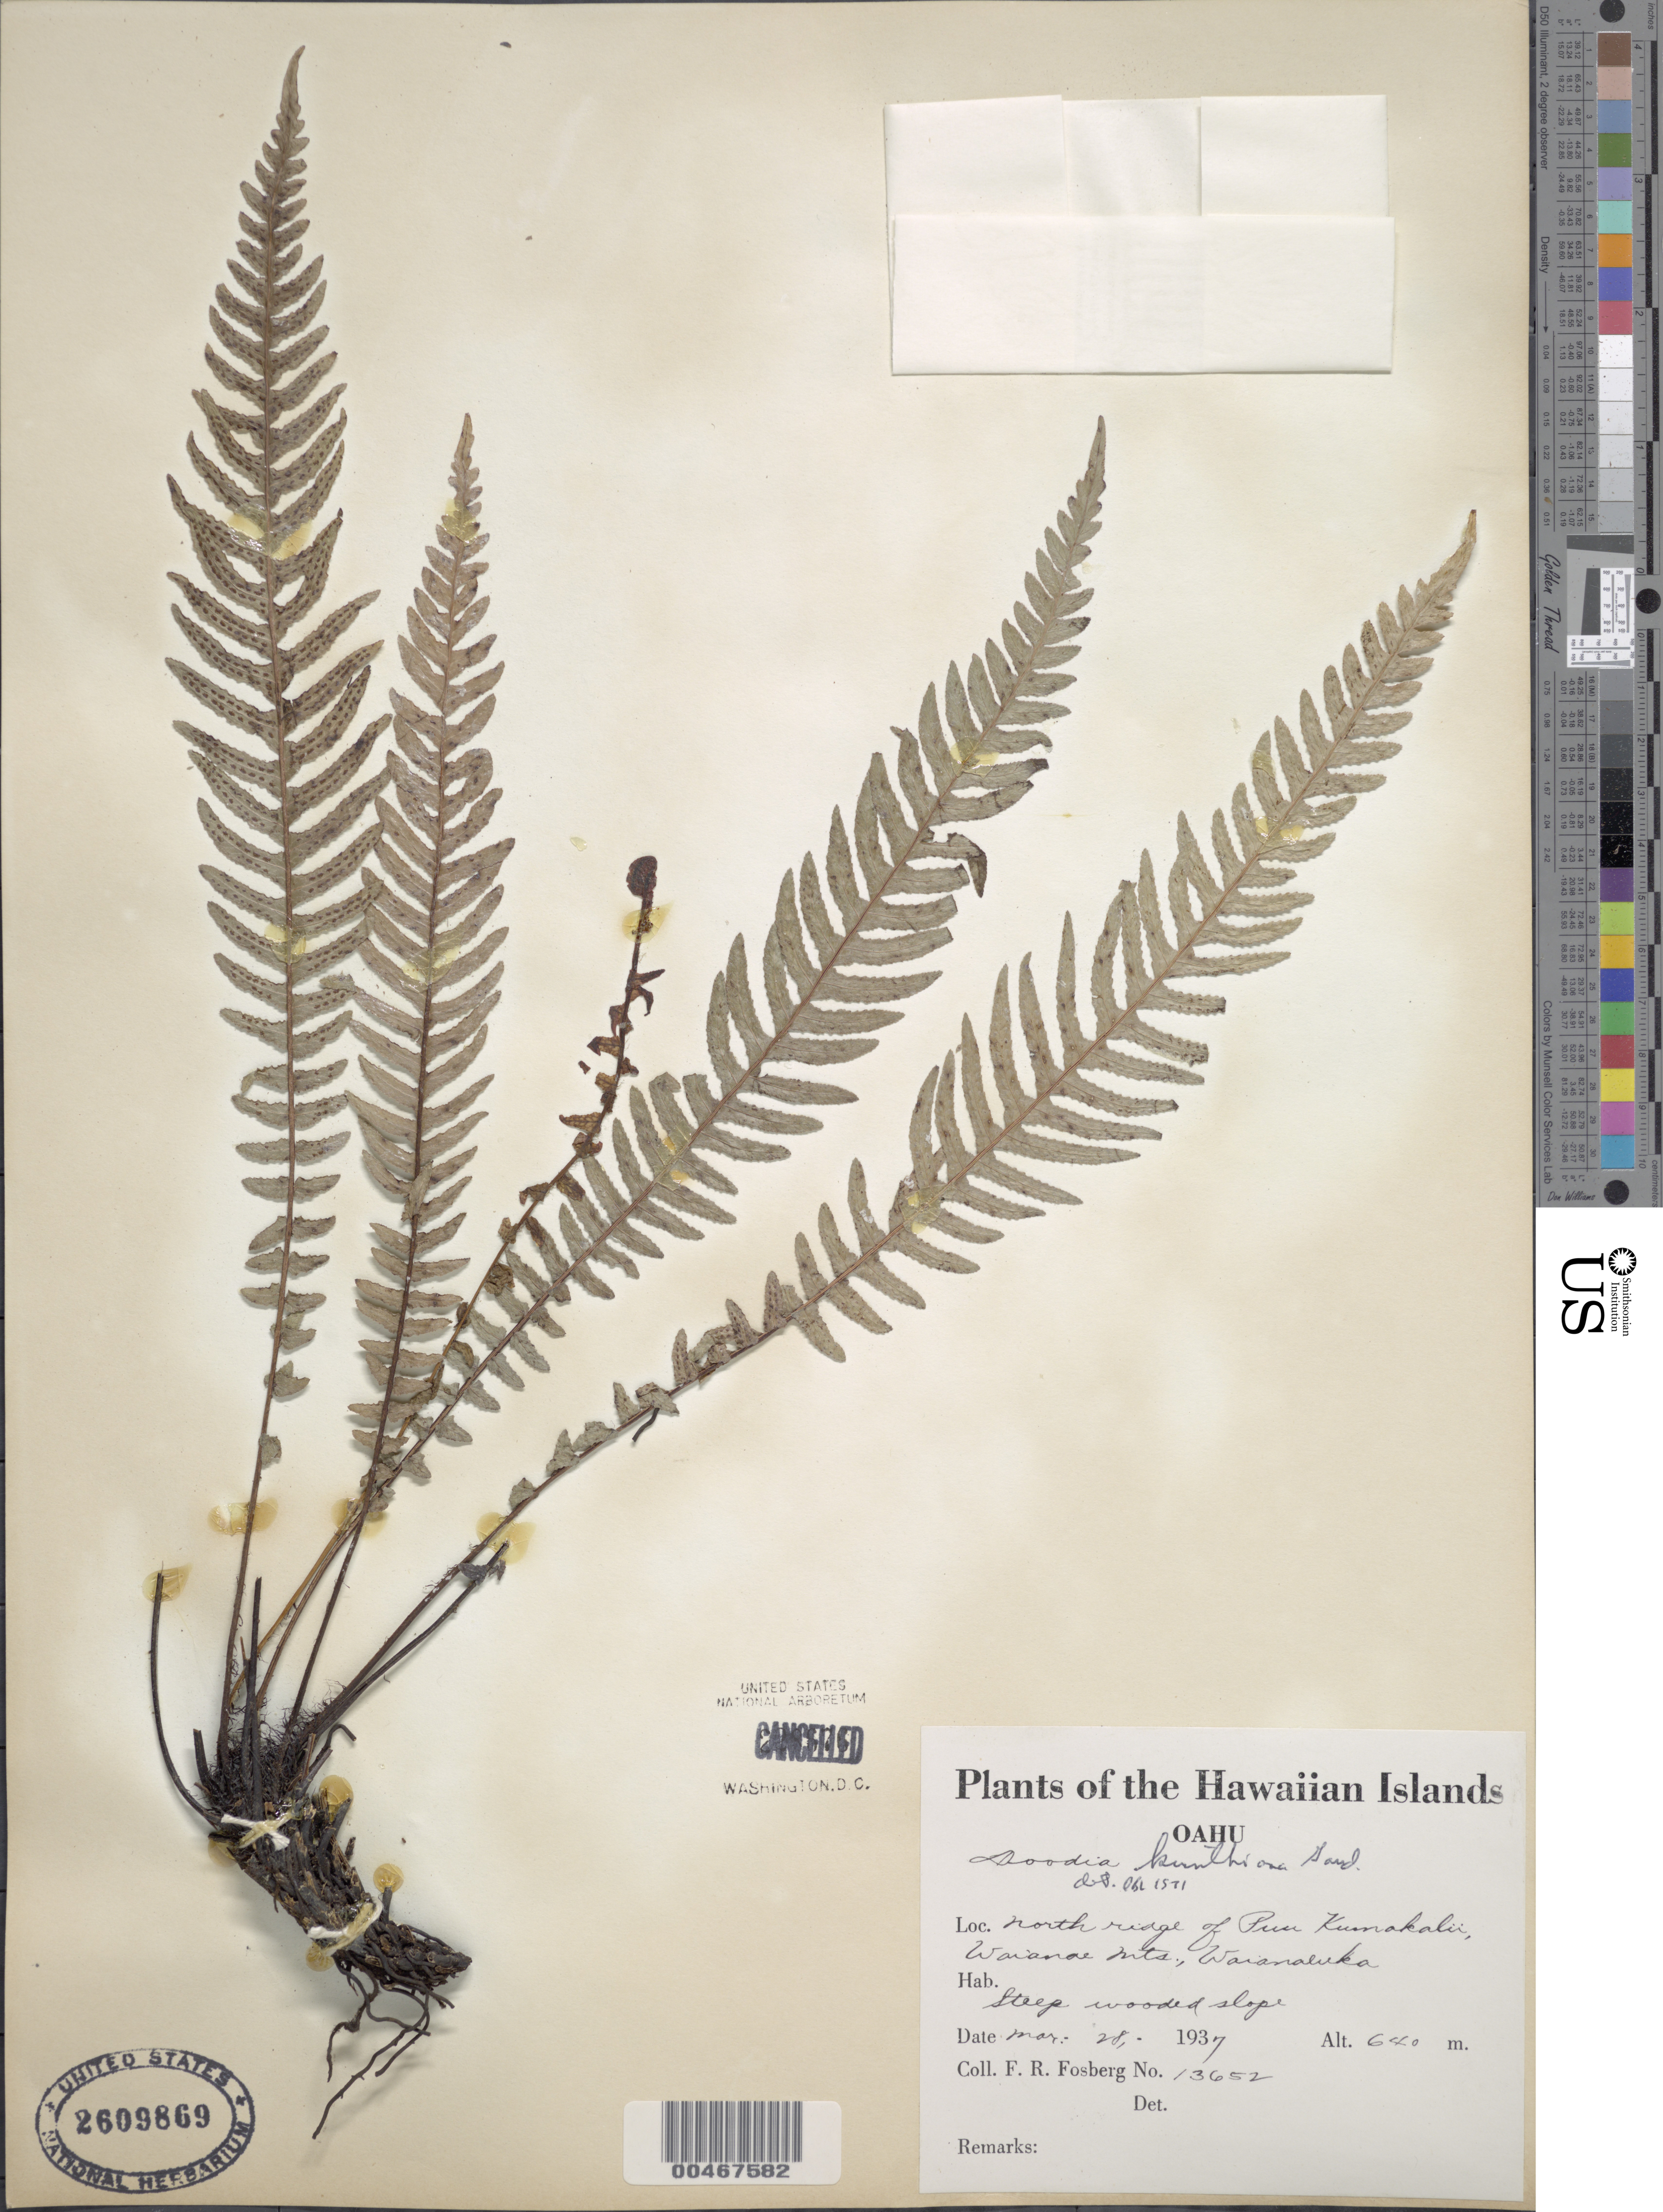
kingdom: Plantae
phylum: Tracheophyta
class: Polypodiopsida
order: Polypodiales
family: Blechnaceae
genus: Doodia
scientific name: Doodia kunthiana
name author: Gaudich.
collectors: F. R. Fosberg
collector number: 13652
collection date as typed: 28 Mar 1937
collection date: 1937-03-28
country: United States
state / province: Hawaii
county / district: Honolulu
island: Oahu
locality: N ridge of Puu Kumakalii, Waianae Mts., Waianaeuka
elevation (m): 640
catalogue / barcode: US 2609869